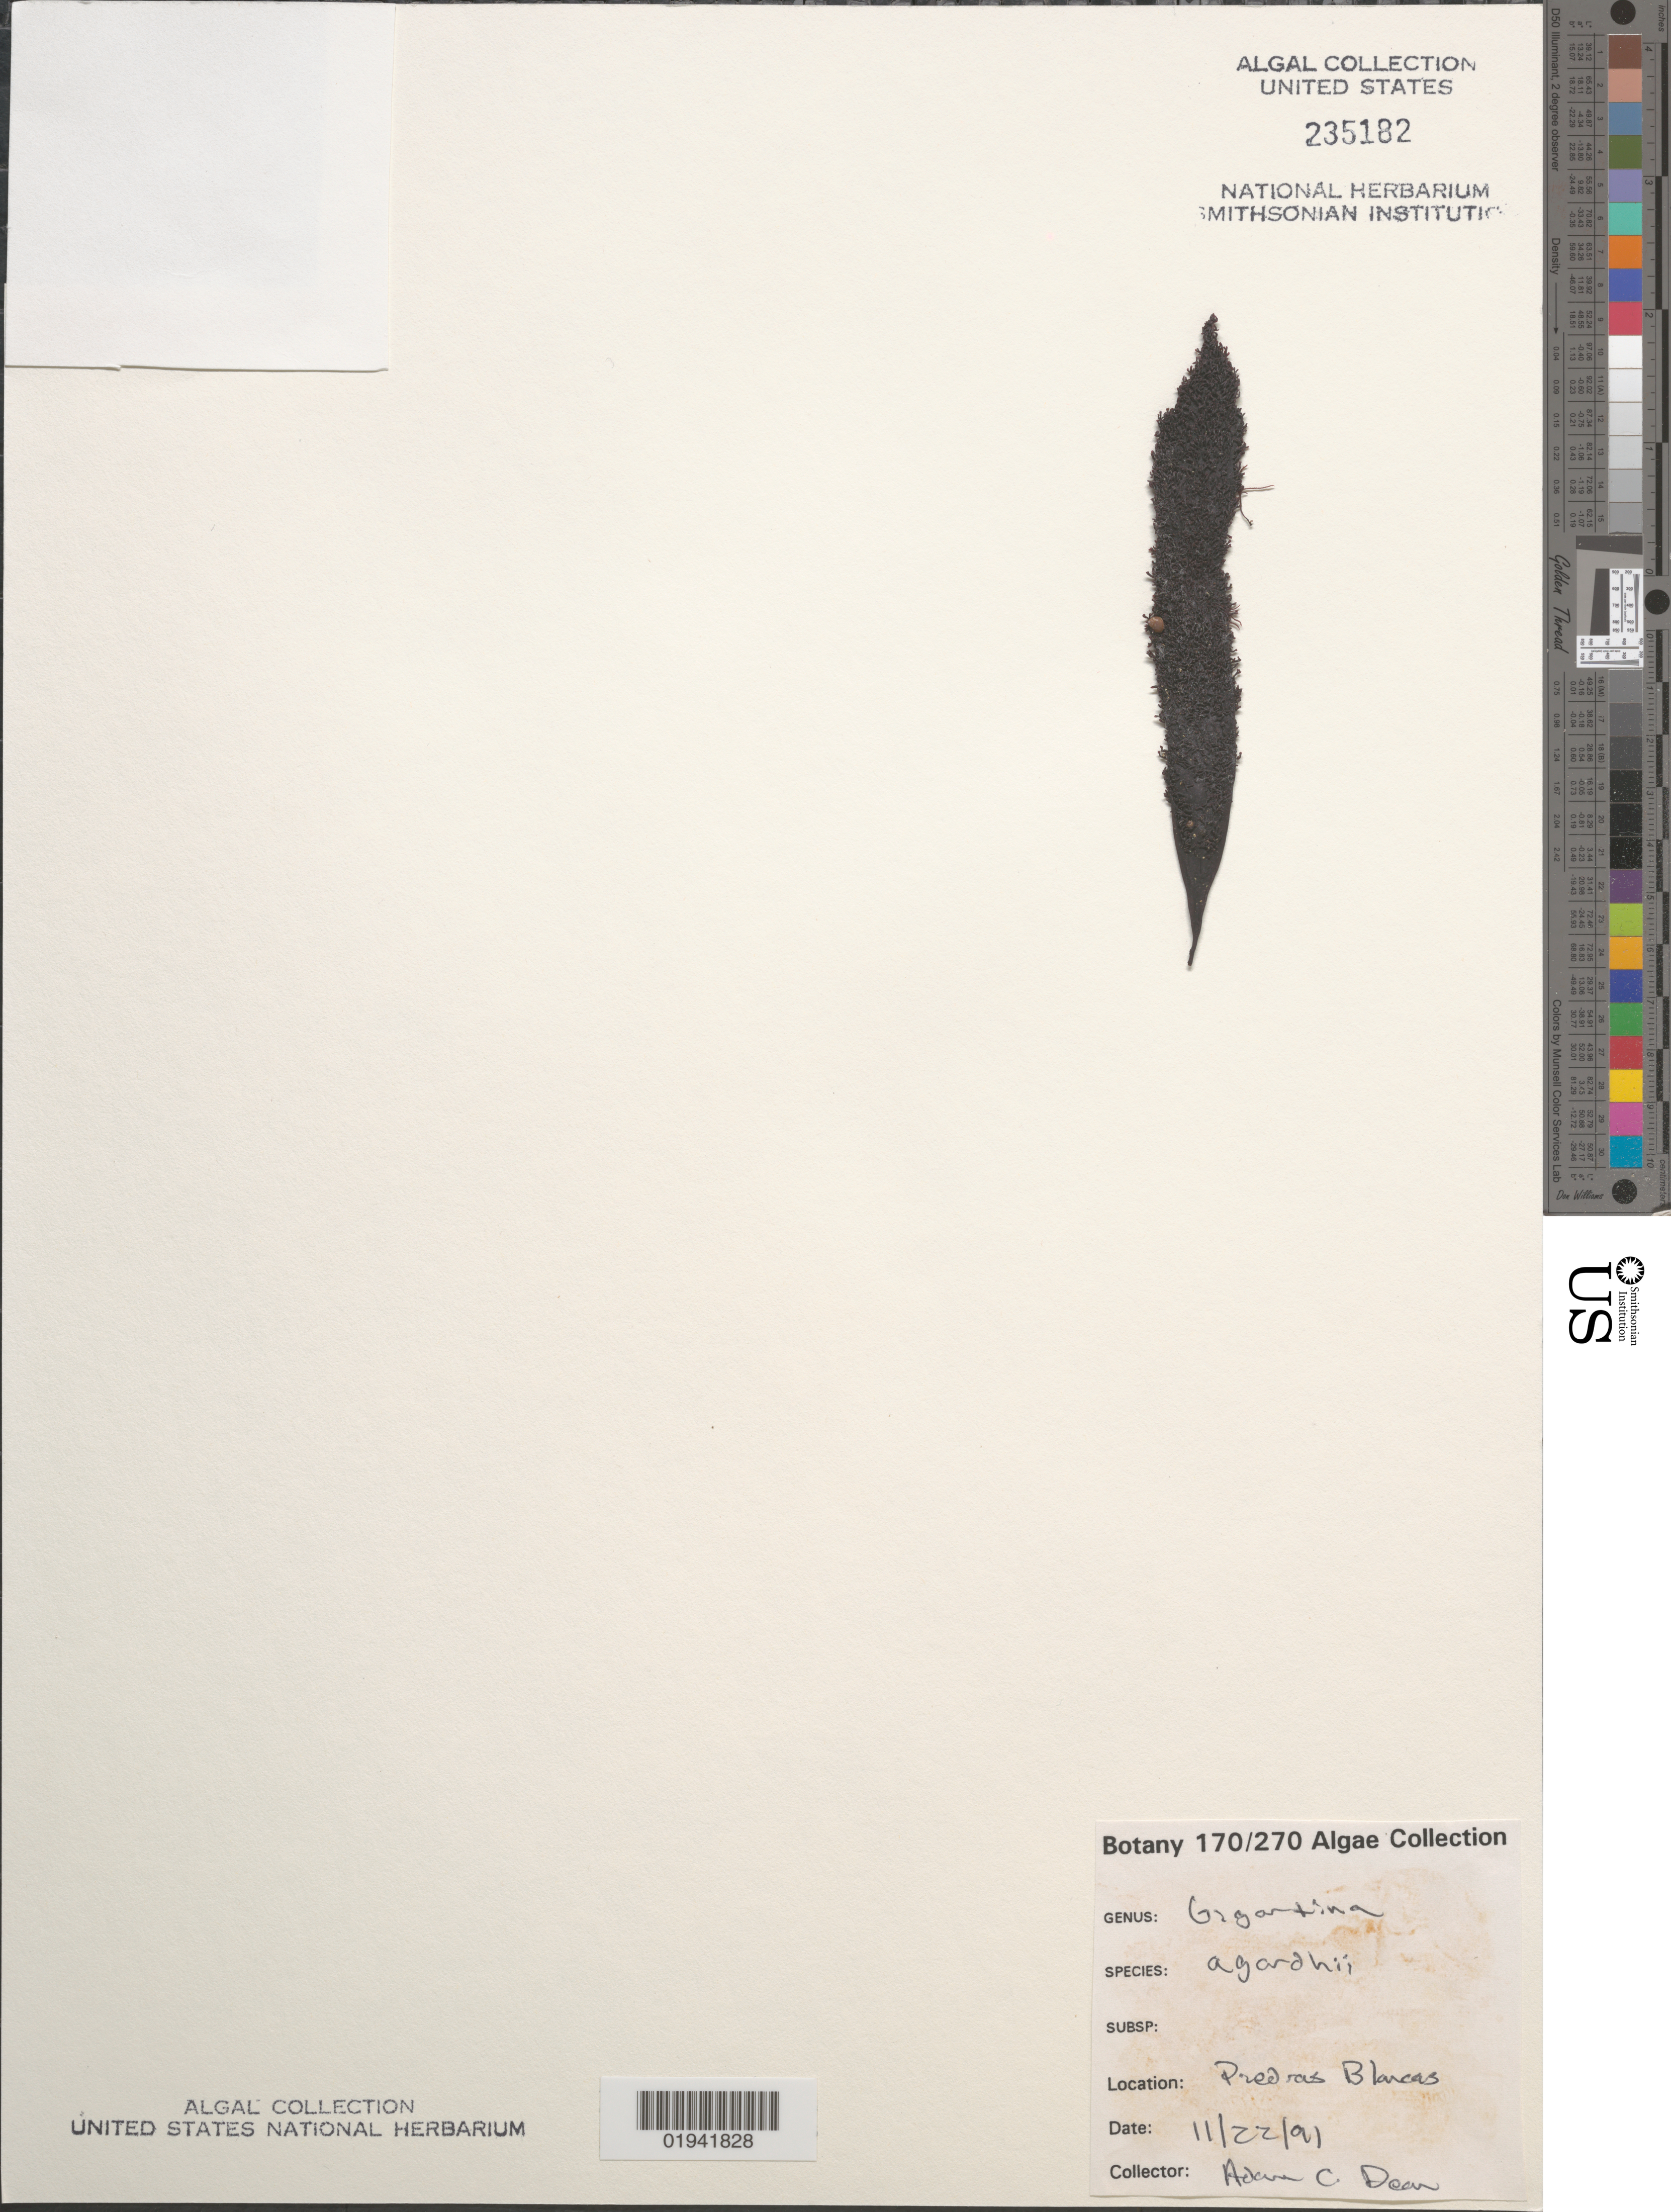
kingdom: Plantae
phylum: Rhodophyta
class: Florideophyceae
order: Gigartinales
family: Phyllophoraceae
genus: Mastocarpus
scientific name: Mastocarpus agardhii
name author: (Setchell & N.L. Gardner) S.C. Lindstrom et al.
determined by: Algae name updating Project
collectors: A. Dean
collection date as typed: Transcribed d/m/y: 22/11/91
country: United States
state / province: California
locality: Piedras Blancas.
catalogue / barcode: US 235182